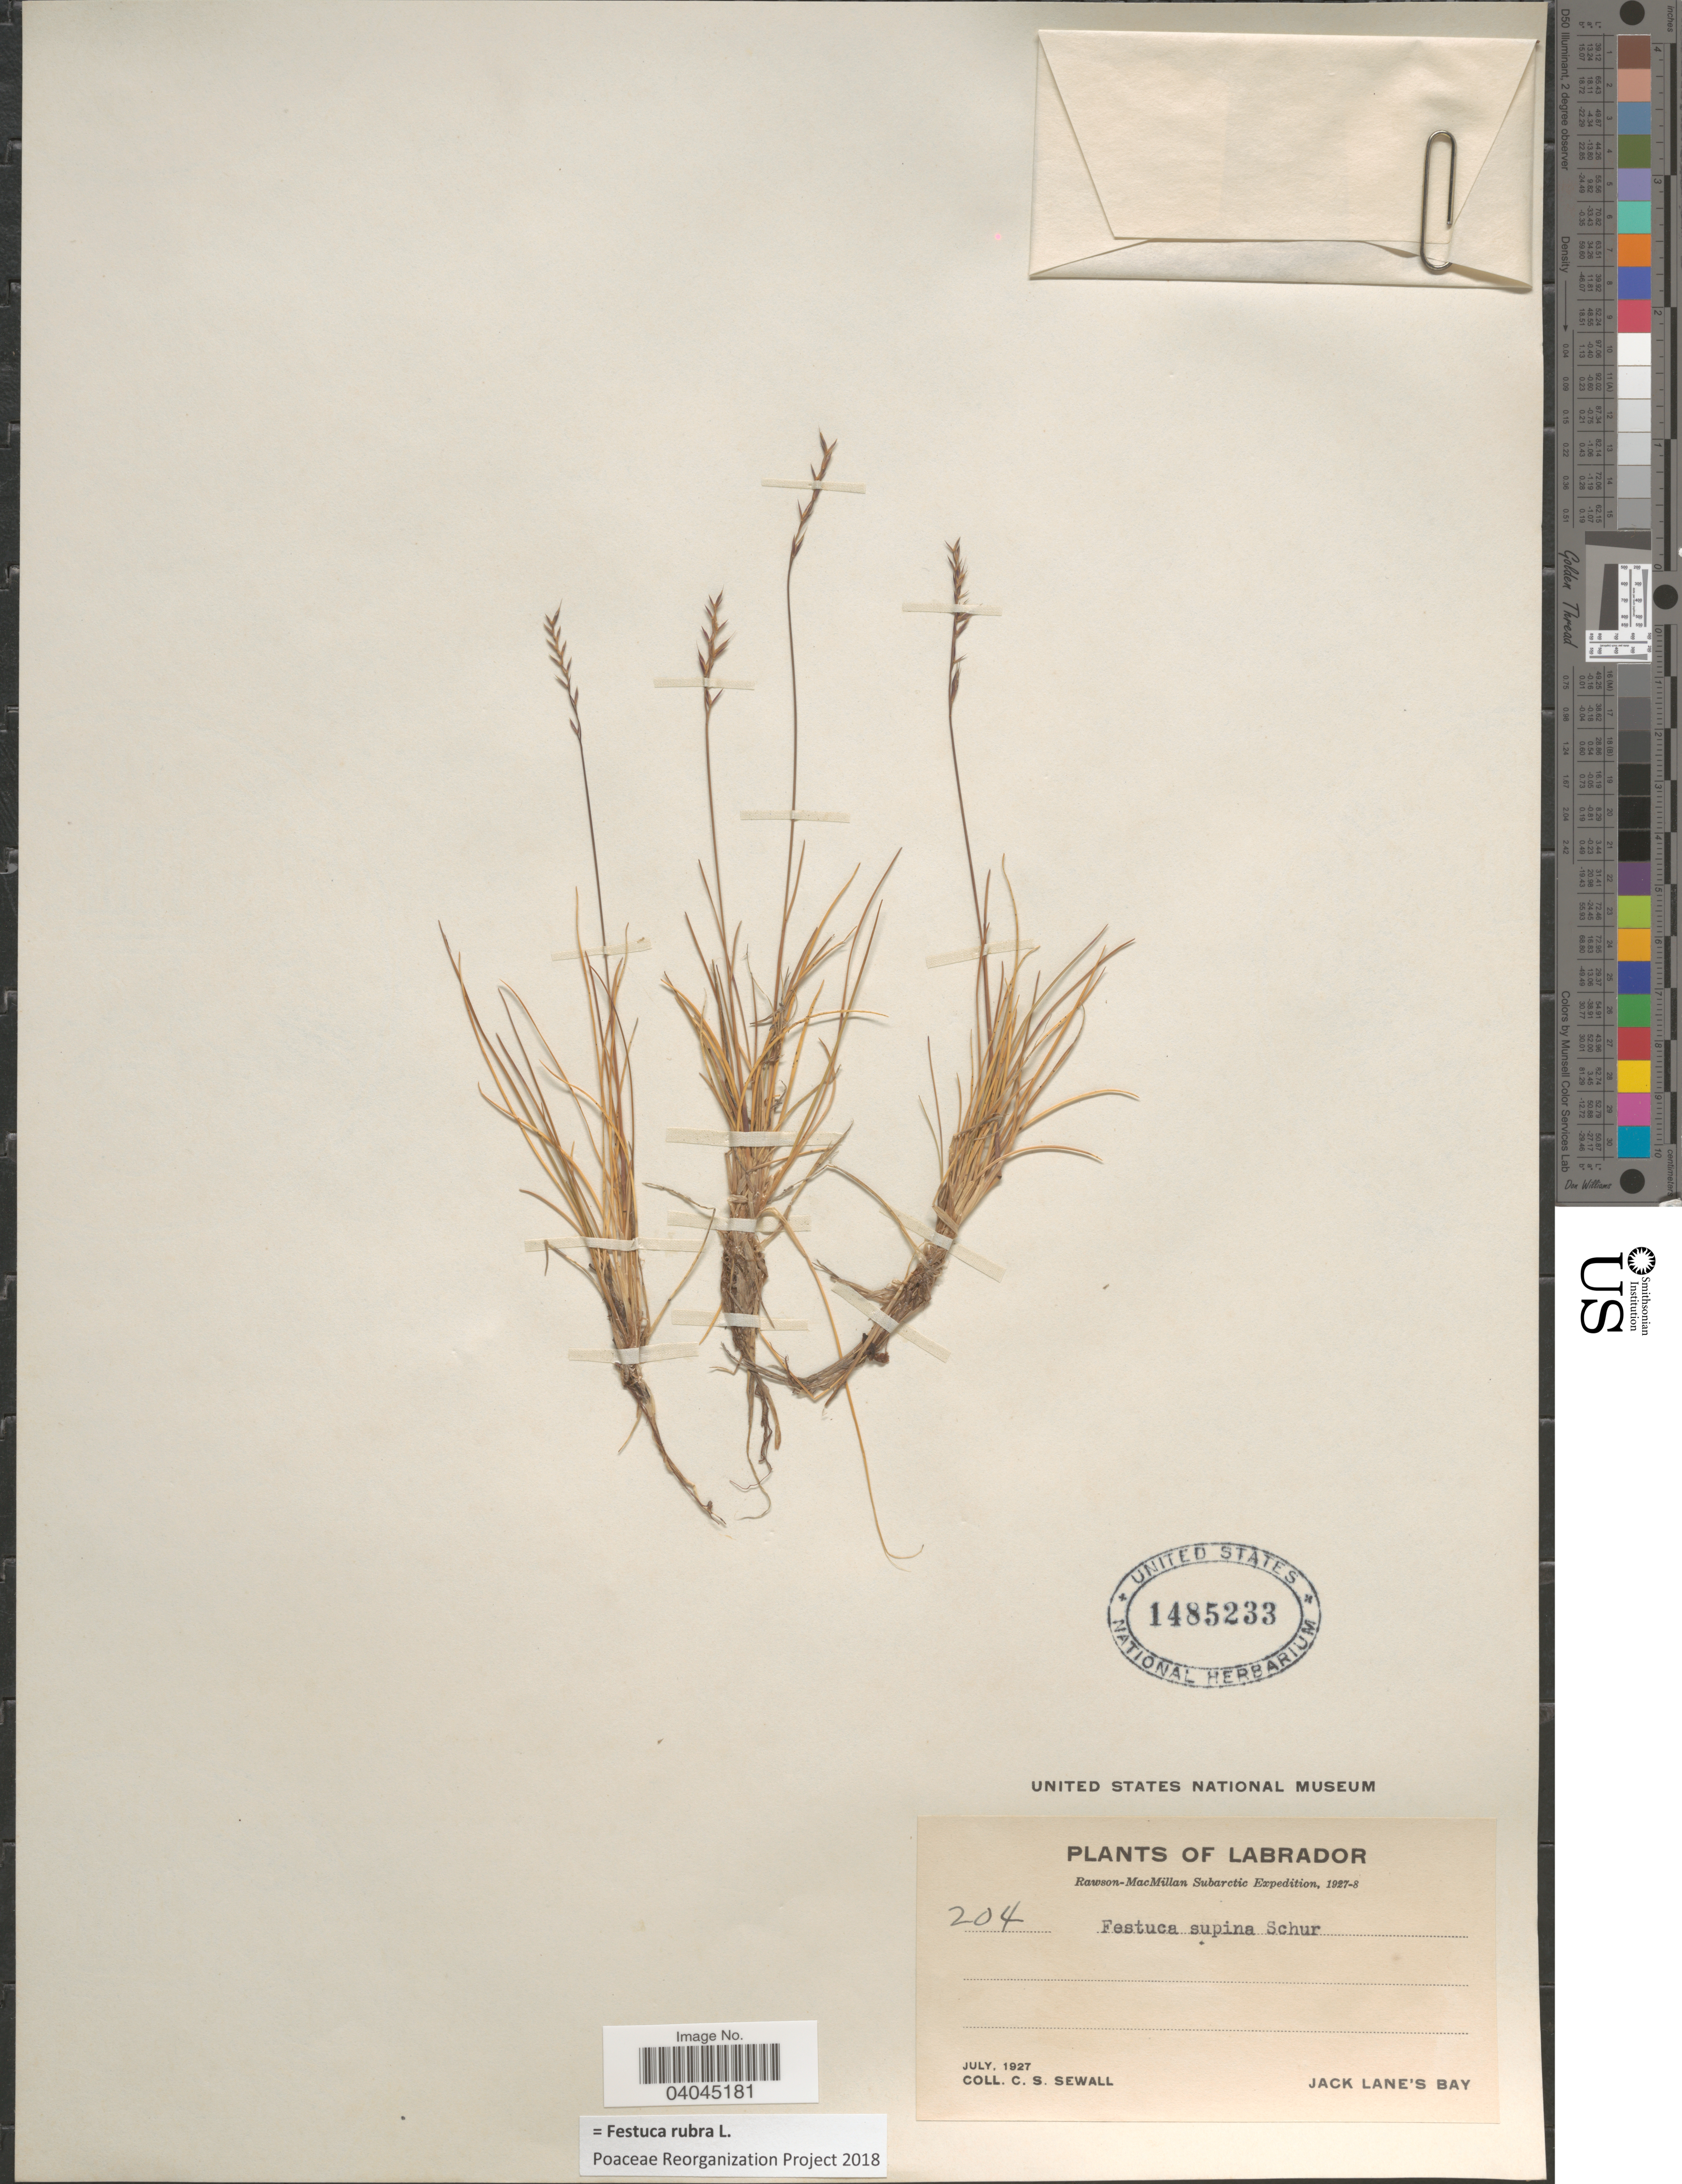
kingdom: Plantae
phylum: Tracheophyta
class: Liliopsida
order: Poales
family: Poaceae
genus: Festuca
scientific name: Festuca rubra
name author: L.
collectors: C. Sewall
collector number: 204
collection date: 1927-07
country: Canada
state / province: Newfoundland and Labrador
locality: Labrador. Jack Lane's Bay.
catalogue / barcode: US 1485233